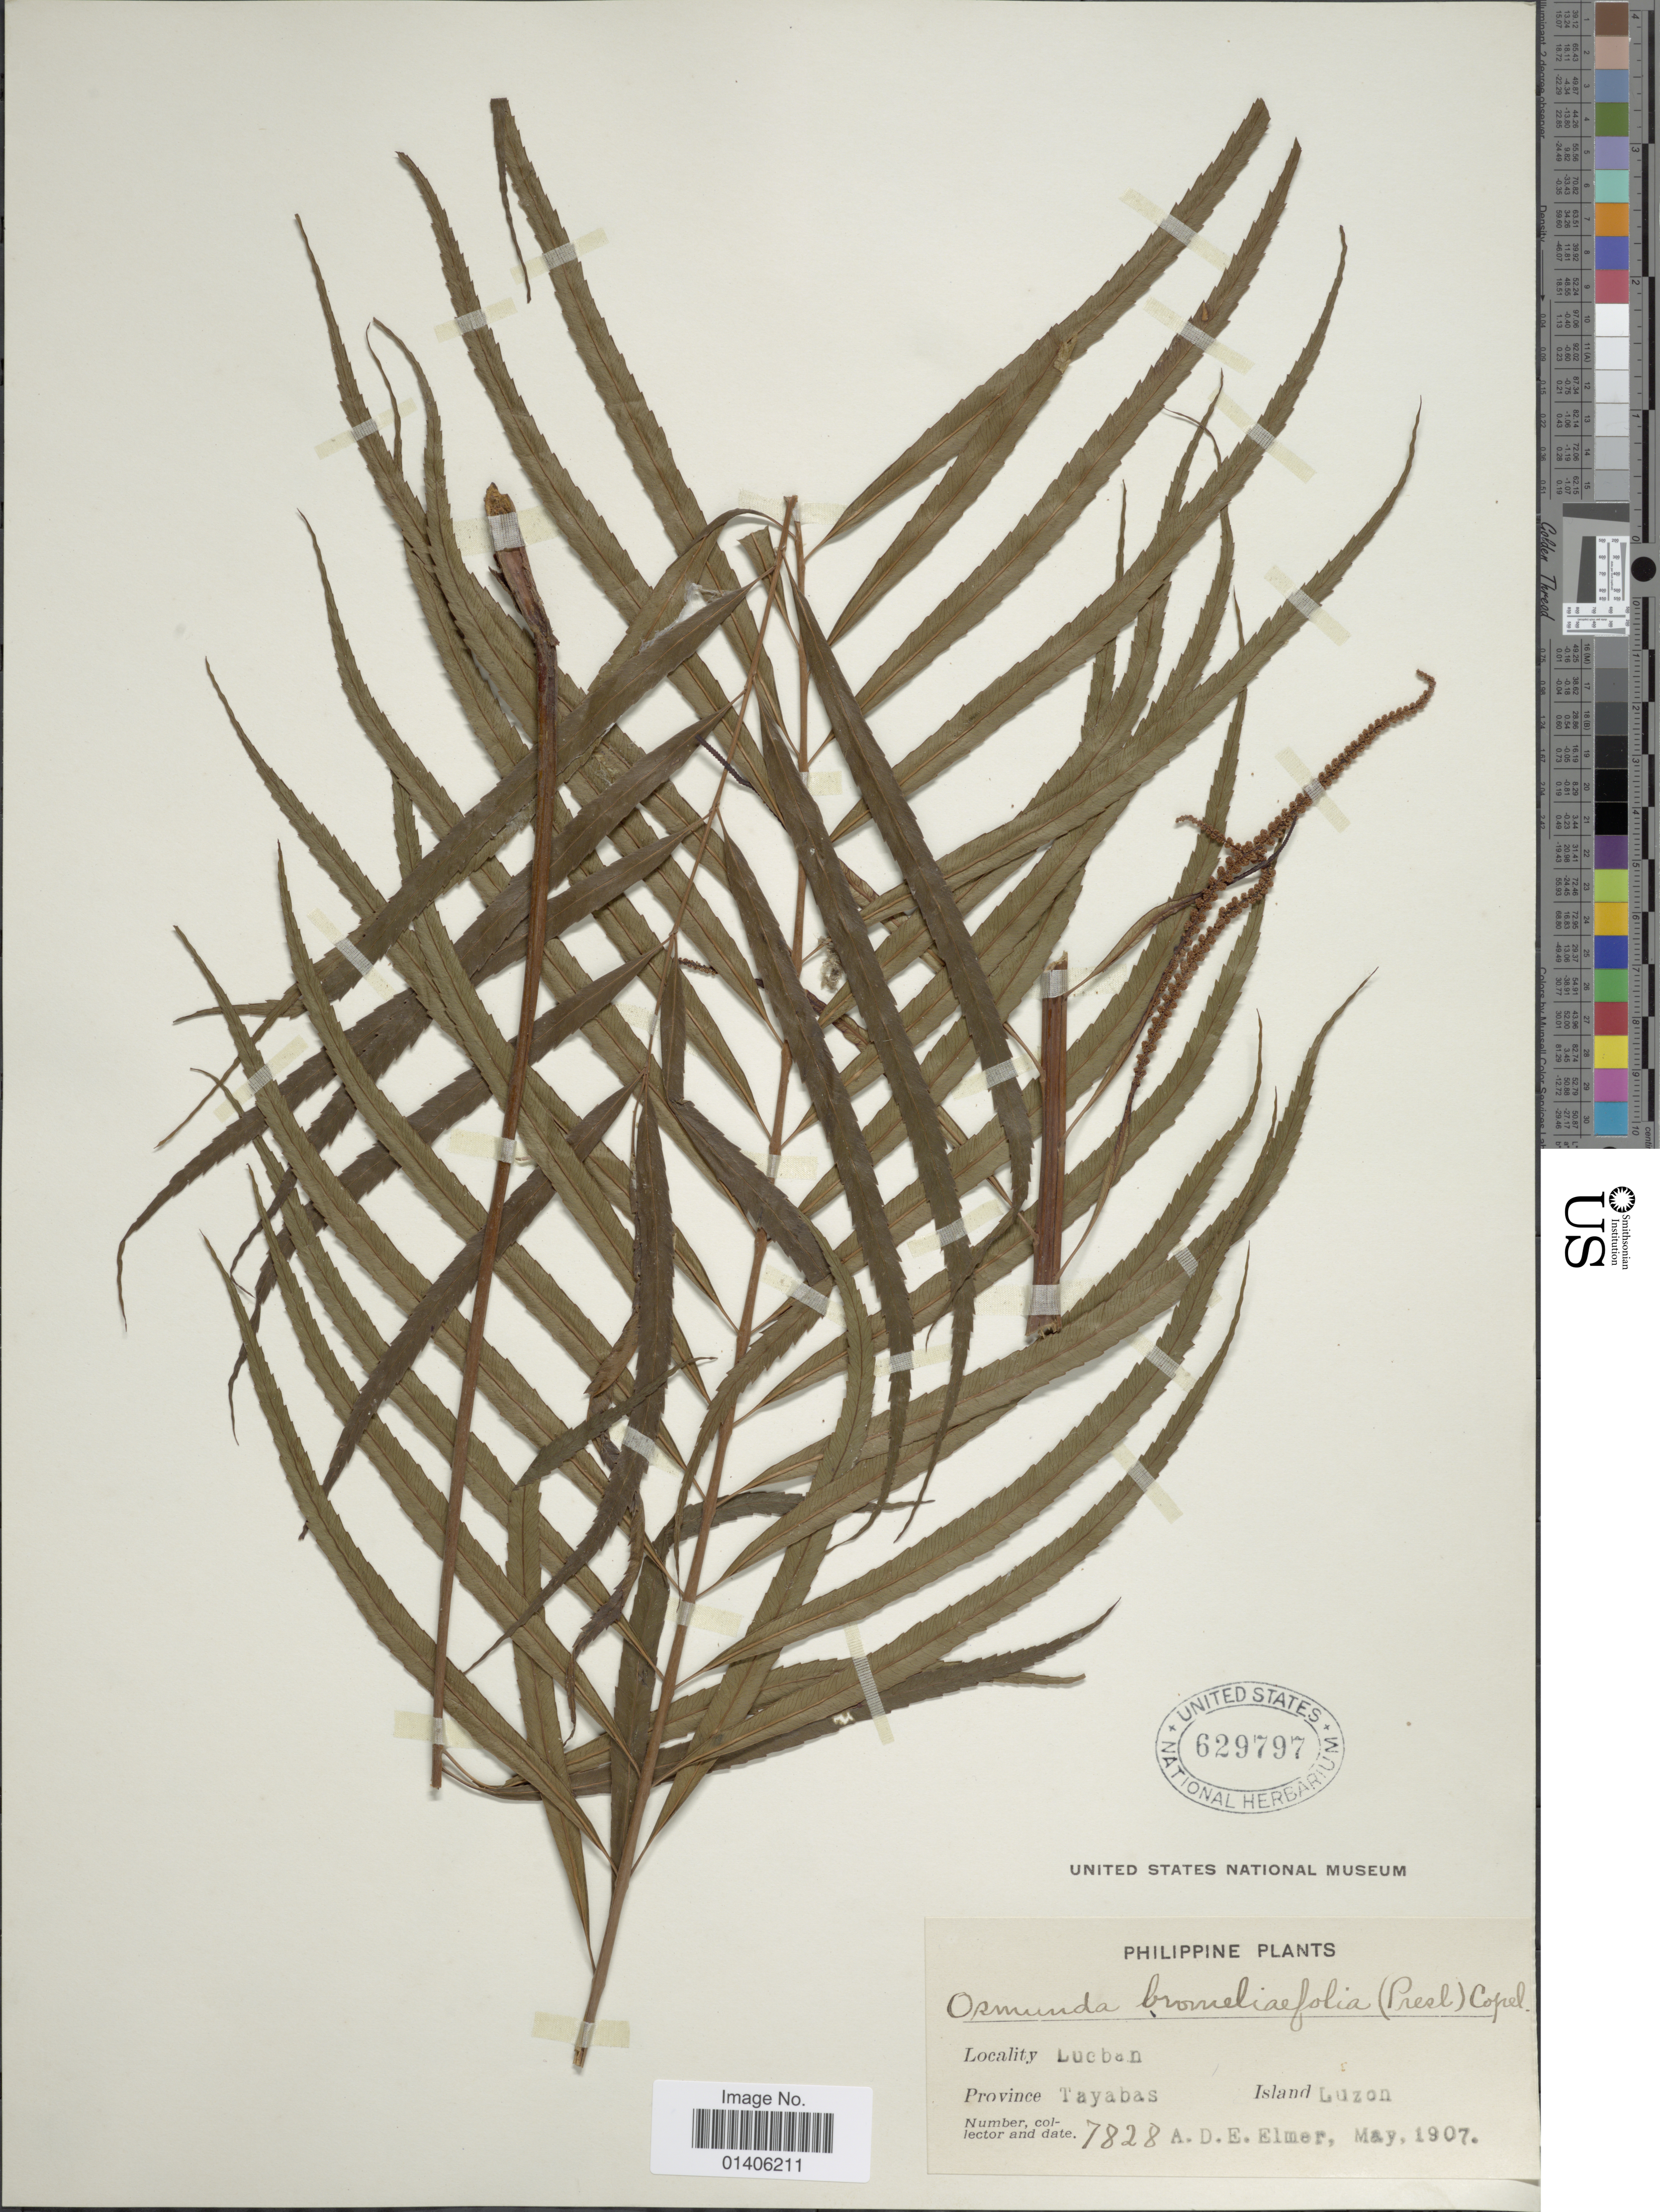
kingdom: Plantae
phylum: Tracheophyta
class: Polypodiopsida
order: Osmundales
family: Osmundaceae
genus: Osmunda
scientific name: Osmunda bromeliifolia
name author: (C. Presl) Copel.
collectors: A. D. E. Elmer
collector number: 7828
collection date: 1907-05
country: Philippines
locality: Lucban, Province Tayabas, Island Luzon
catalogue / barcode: US 629797